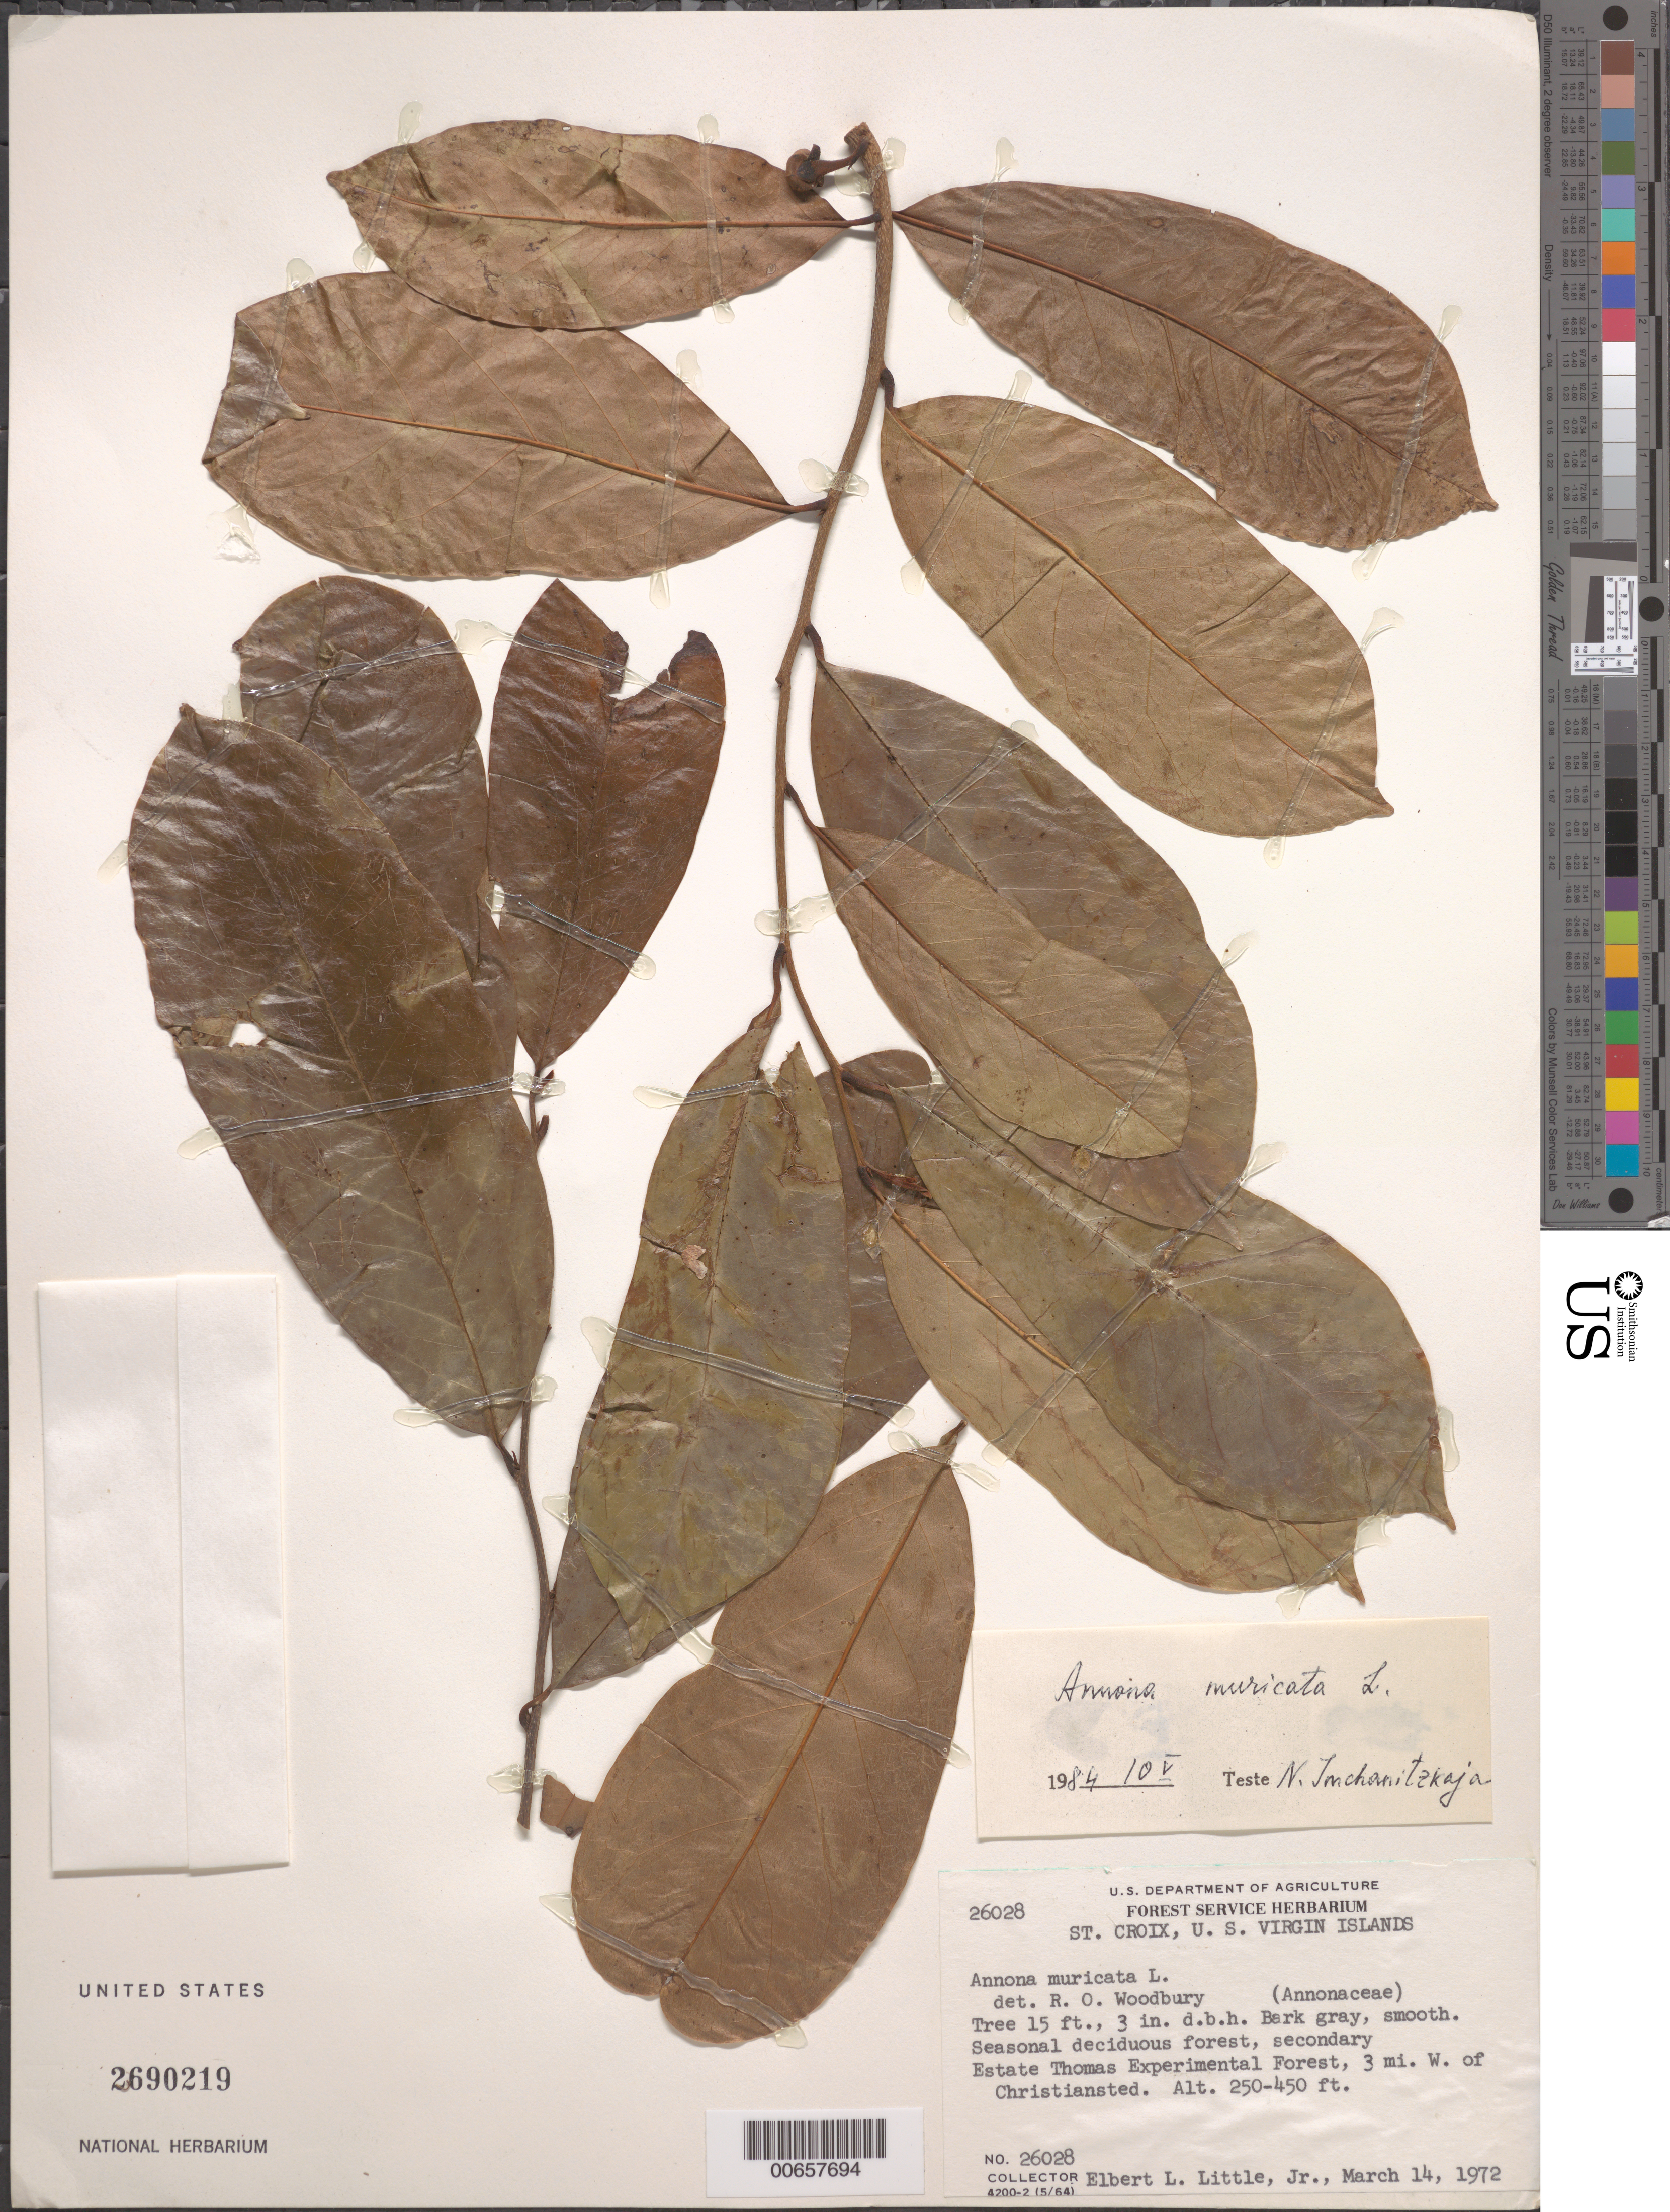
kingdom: Plantae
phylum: Tracheophyta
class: Magnoliopsida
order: Magnoliales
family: Annonaceae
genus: Annona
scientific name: Annona muricata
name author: L.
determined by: McChanitzkaja, N.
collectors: E. L. Little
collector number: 26028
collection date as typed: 14 Mar 1972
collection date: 1972-03-14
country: U.S. Virgin Islands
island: St. Croix Island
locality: Estate Thomas Exp. Forest, 3 mi W of Christiansted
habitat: Seasonal deciduous forest, secondary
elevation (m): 76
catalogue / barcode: US 2690219